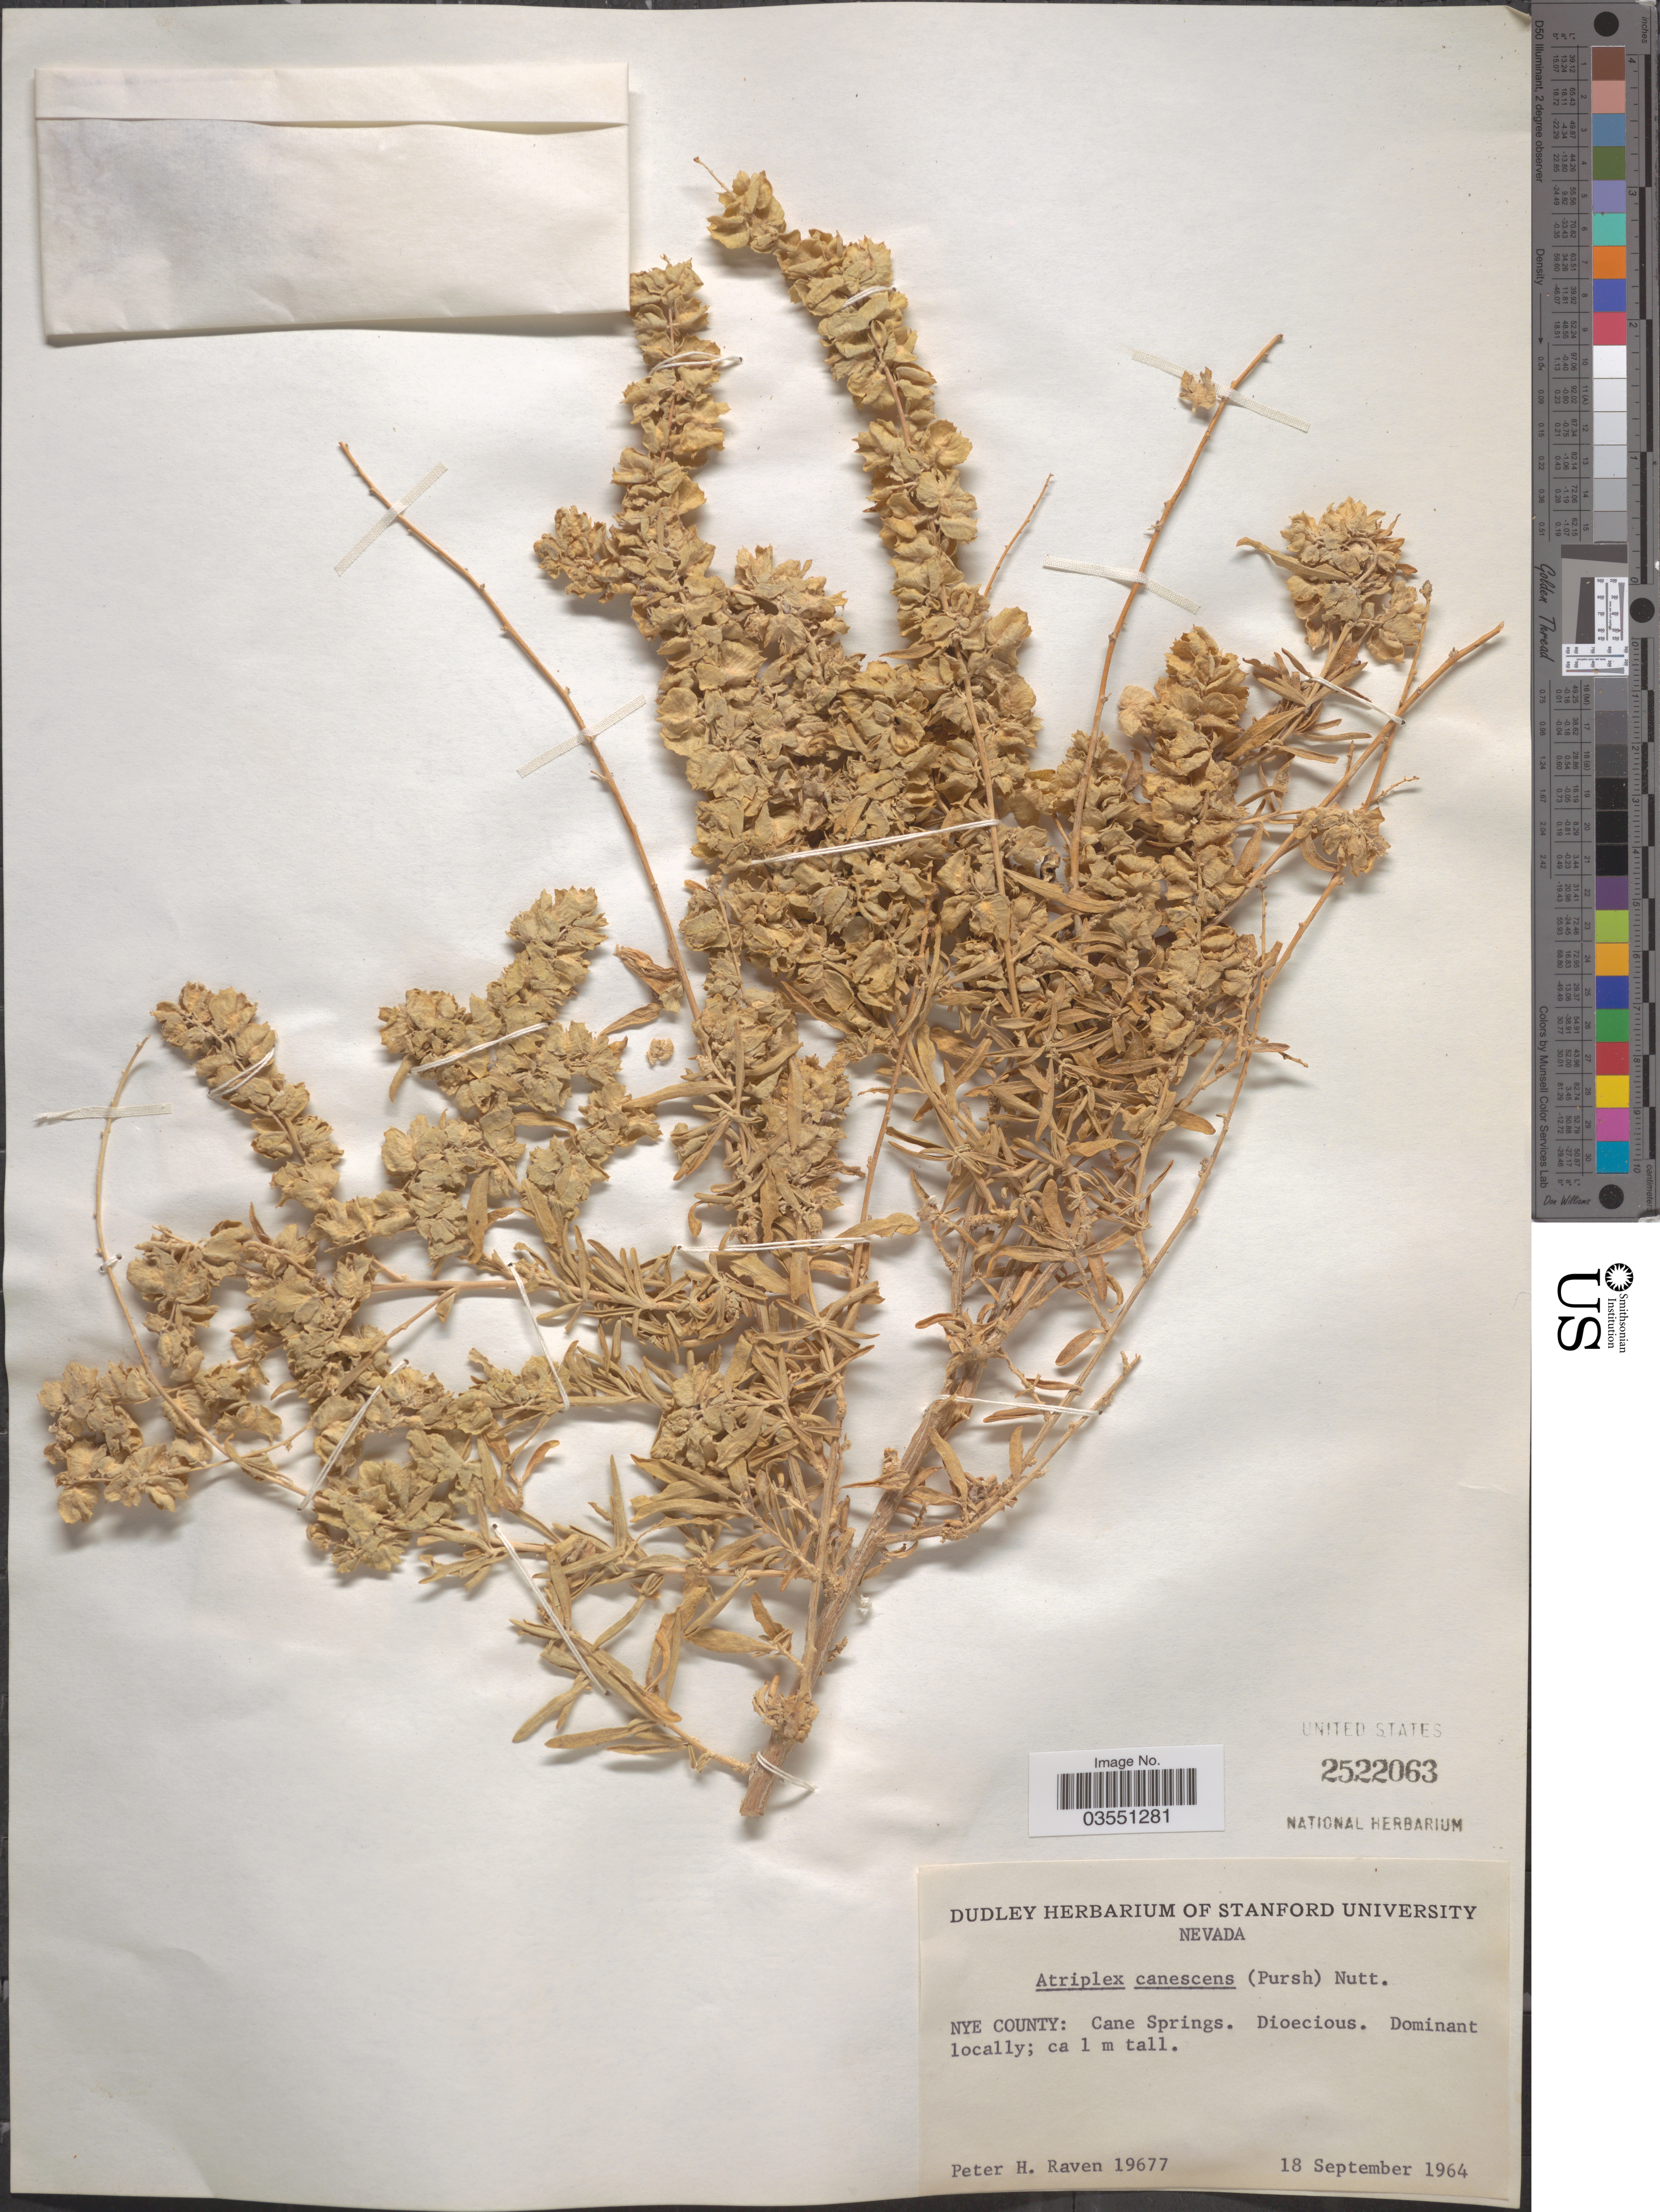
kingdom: Plantae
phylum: Tracheophyta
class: Magnoliopsida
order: Caryophyllales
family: Amaranthaceae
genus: Atriplex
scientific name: Atriplex canescens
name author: (Pursh) Nutt.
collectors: P. Raven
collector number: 19677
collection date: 1964-09-18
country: United States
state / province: Nevada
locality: Nye County: Cane Springs.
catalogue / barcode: US 2522063